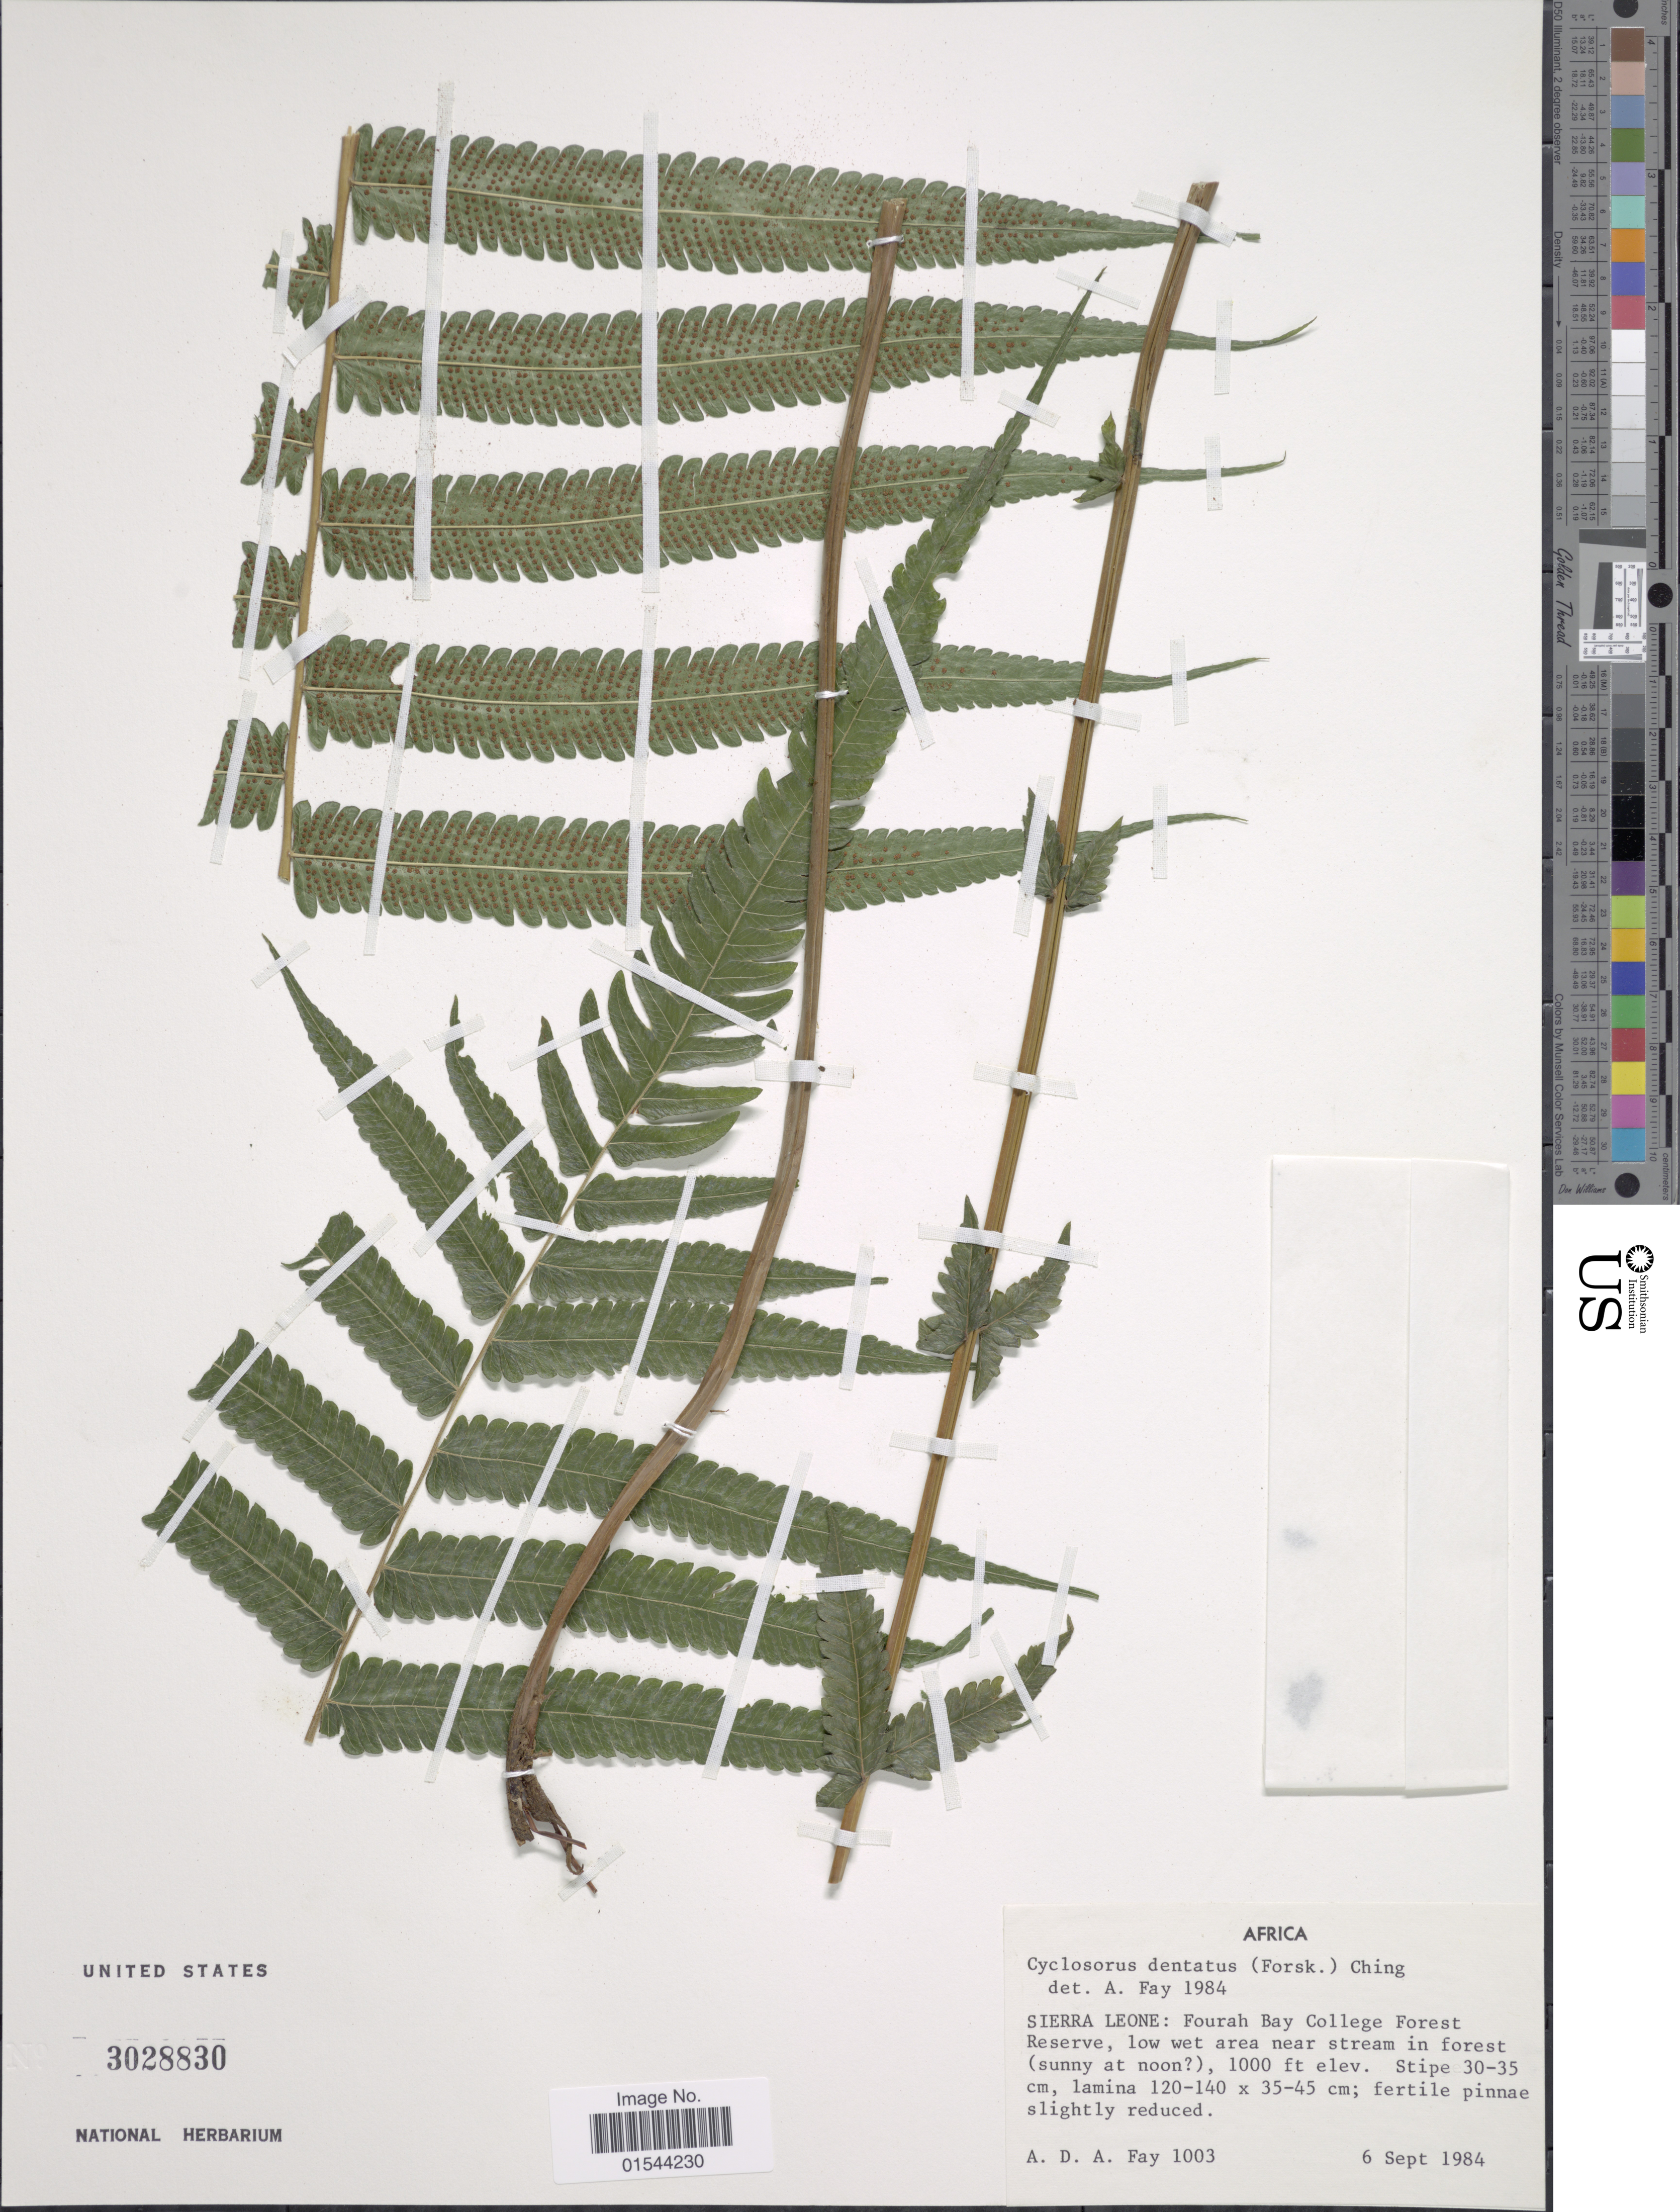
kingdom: Plantae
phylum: Tracheophyta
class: Polypodiopsida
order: Polypodiales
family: Thelypteridaceae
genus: Christella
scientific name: Christella dentata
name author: (Forssk.) Brownsey & Jermy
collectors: A. Fay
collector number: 1003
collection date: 1984-09-06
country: Sierra Leone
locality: Fourah Bay College Forest Reserve, low wet area near stream in forest (sunny at noon [unsure placement])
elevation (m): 305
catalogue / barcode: US 3028830